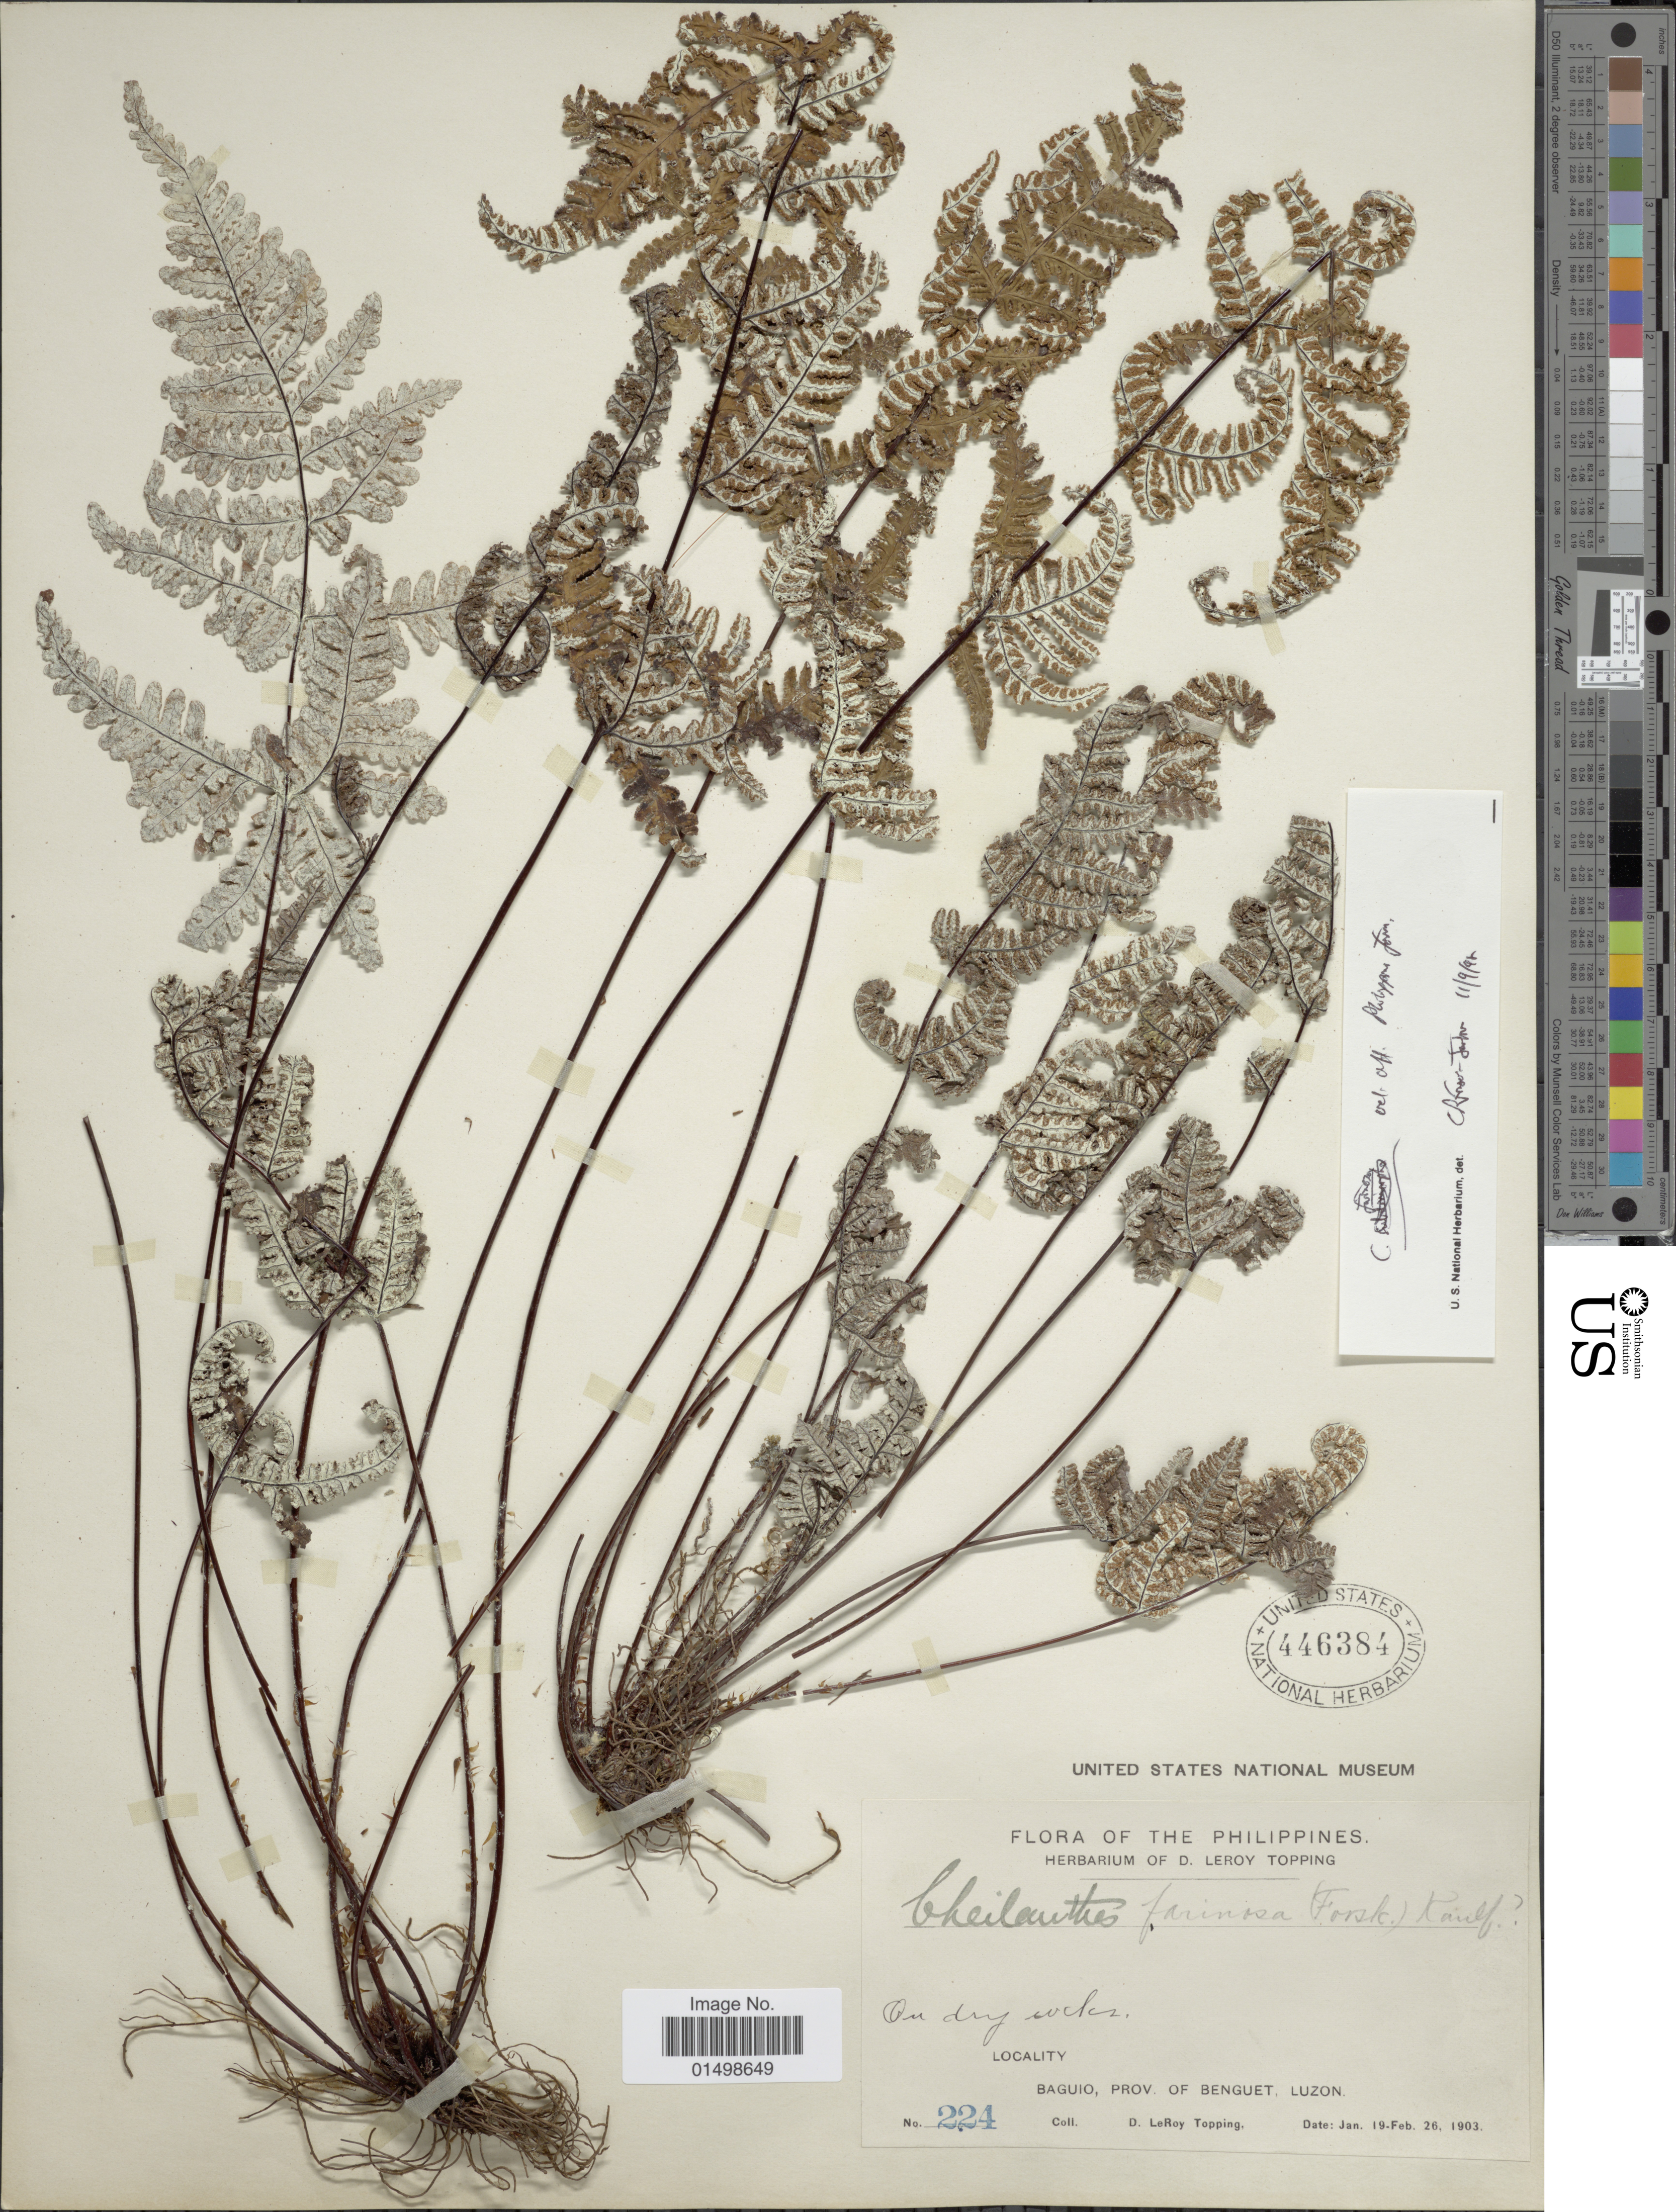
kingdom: Plantae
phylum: Tracheophyta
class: Polypodiopsida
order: Polypodiales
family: Pteridaceae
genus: Aleuritopteris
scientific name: Aleuritopteris farinosa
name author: (Forssk.) Fée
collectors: D. L. Topping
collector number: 224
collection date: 1903-01-19/1903-02-26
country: Philippines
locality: Baguio, Prov. of Benguet, Luzon.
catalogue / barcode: US 446384